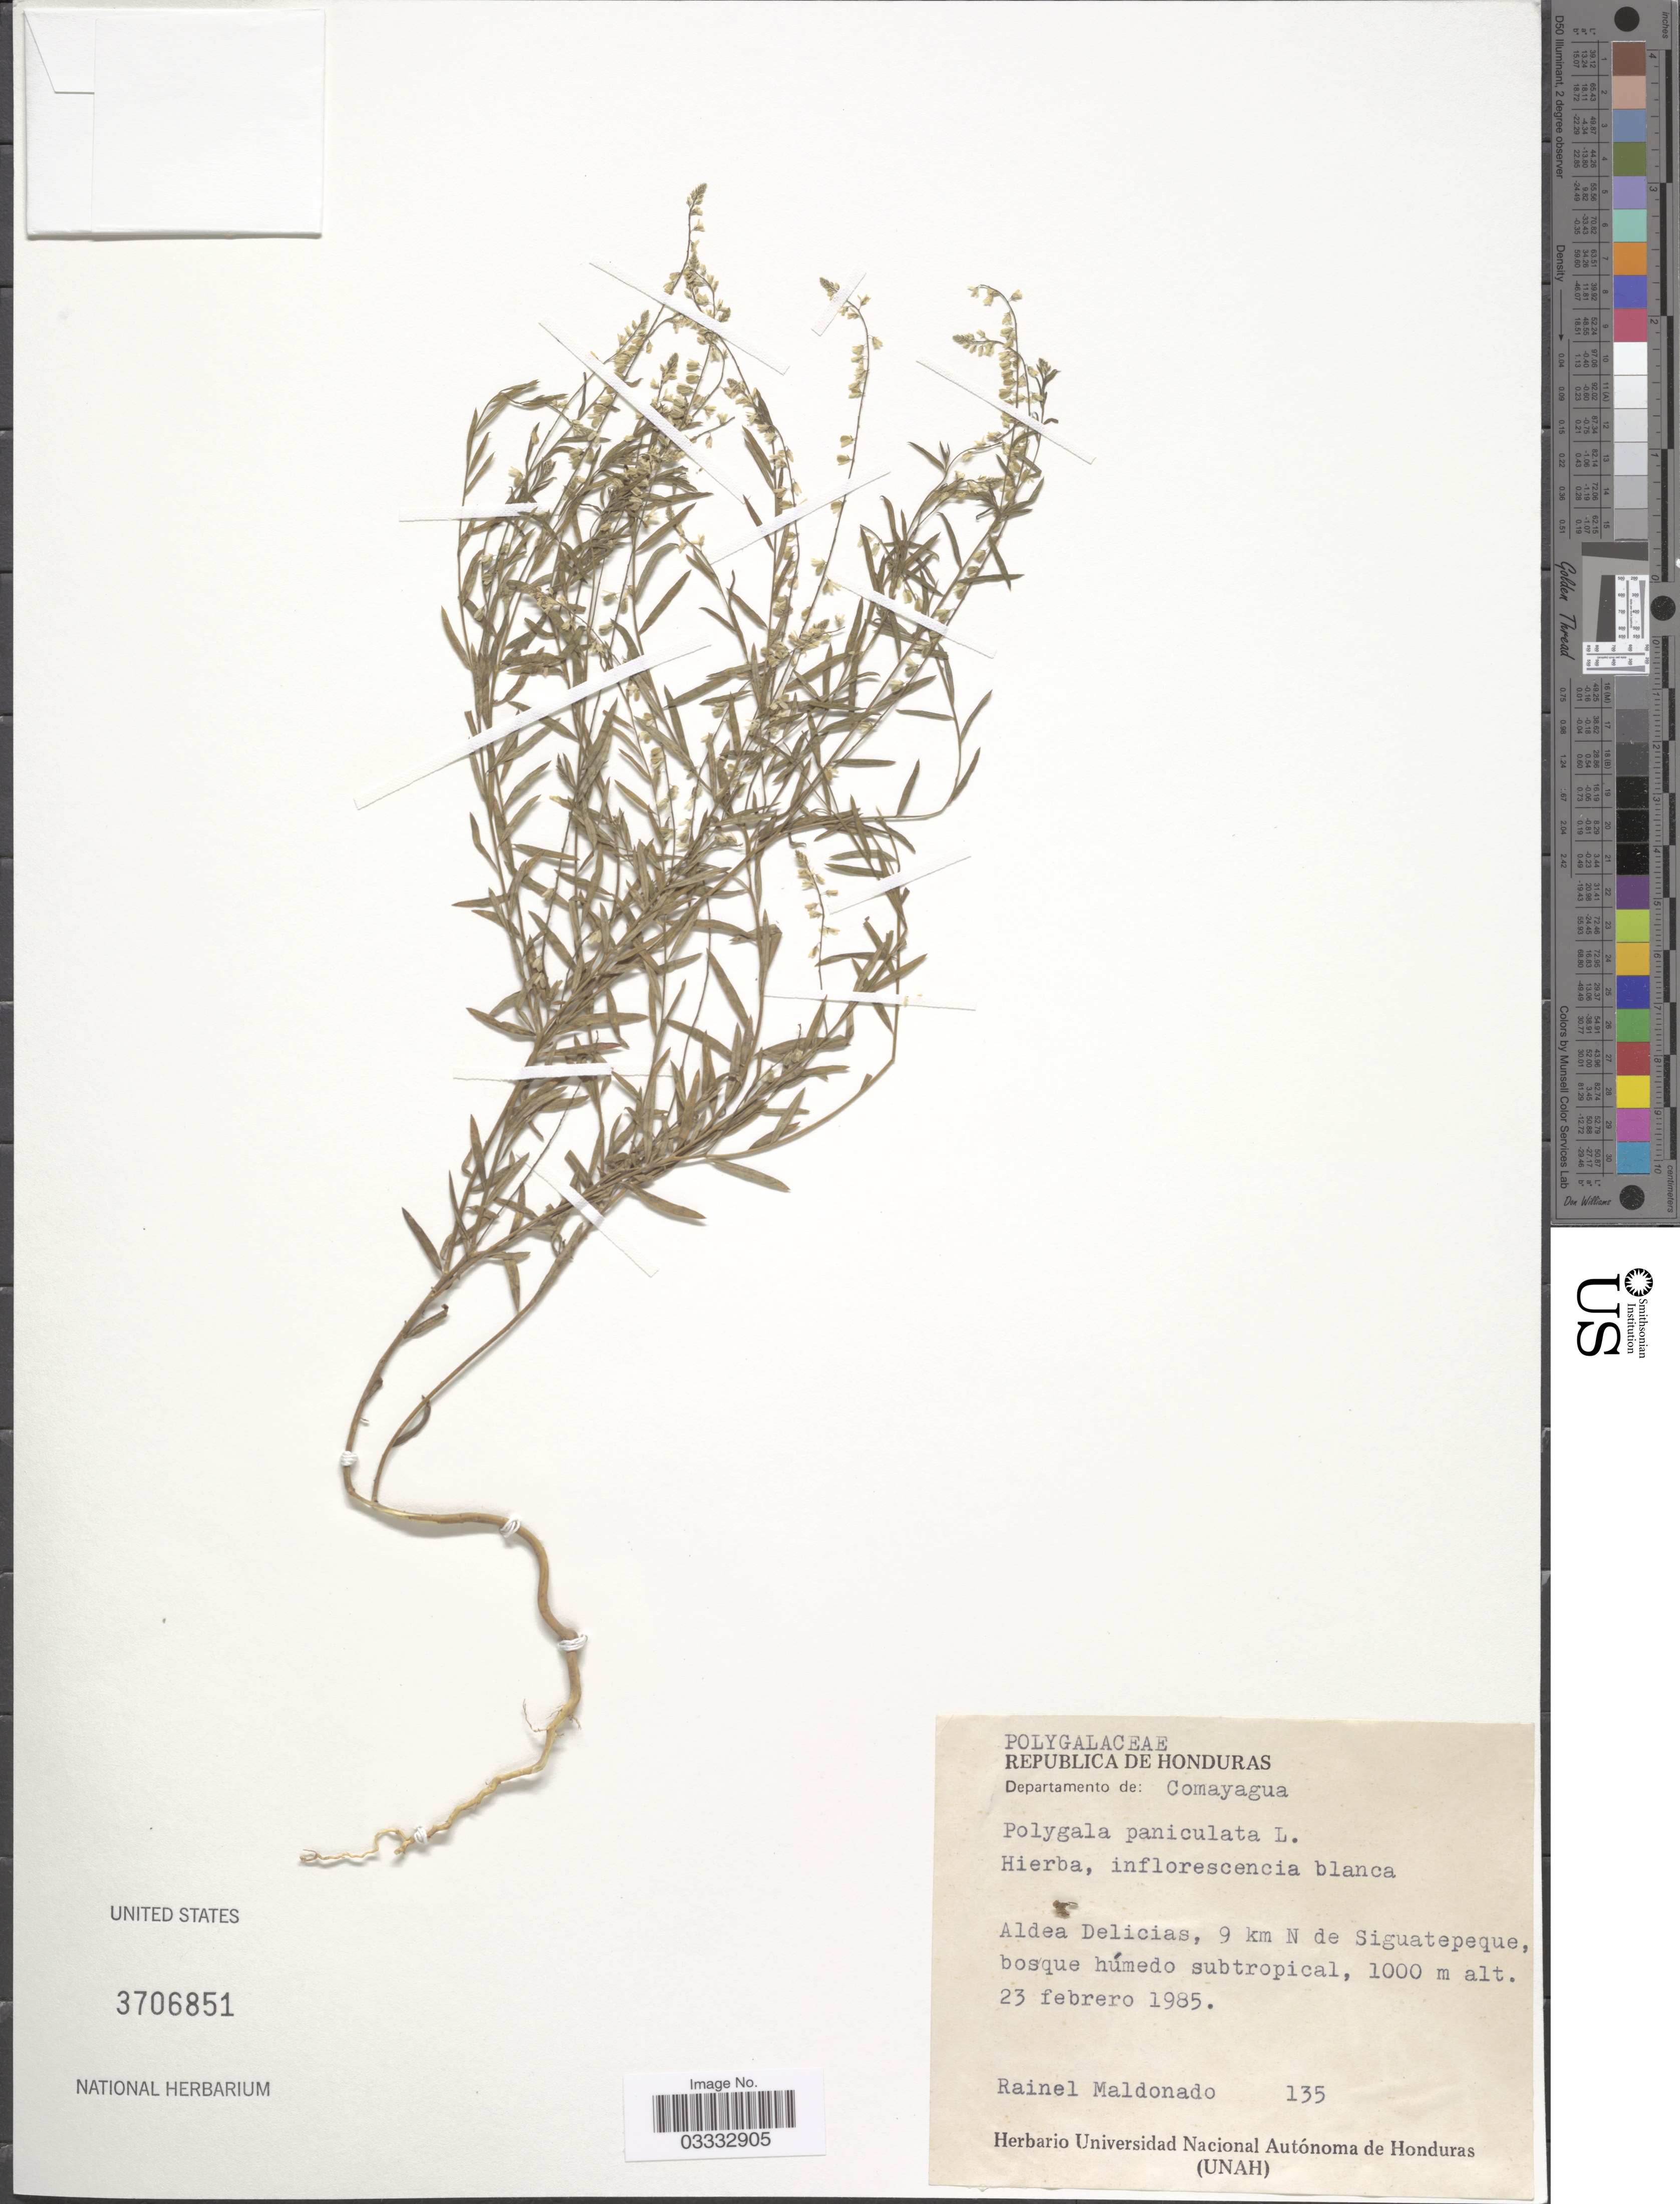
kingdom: Plantae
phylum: Tracheophyta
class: Magnoliopsida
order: Fabales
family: Polygalaceae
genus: Polygala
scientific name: Polygala paniculata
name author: L.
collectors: R. Maldonado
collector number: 135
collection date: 1985-02-23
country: Honduras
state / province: Comayagua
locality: Departamento de: Comayagua. Aldea Delicias, 9 km N de Siguatepeque.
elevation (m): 1000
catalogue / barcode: US 3706851